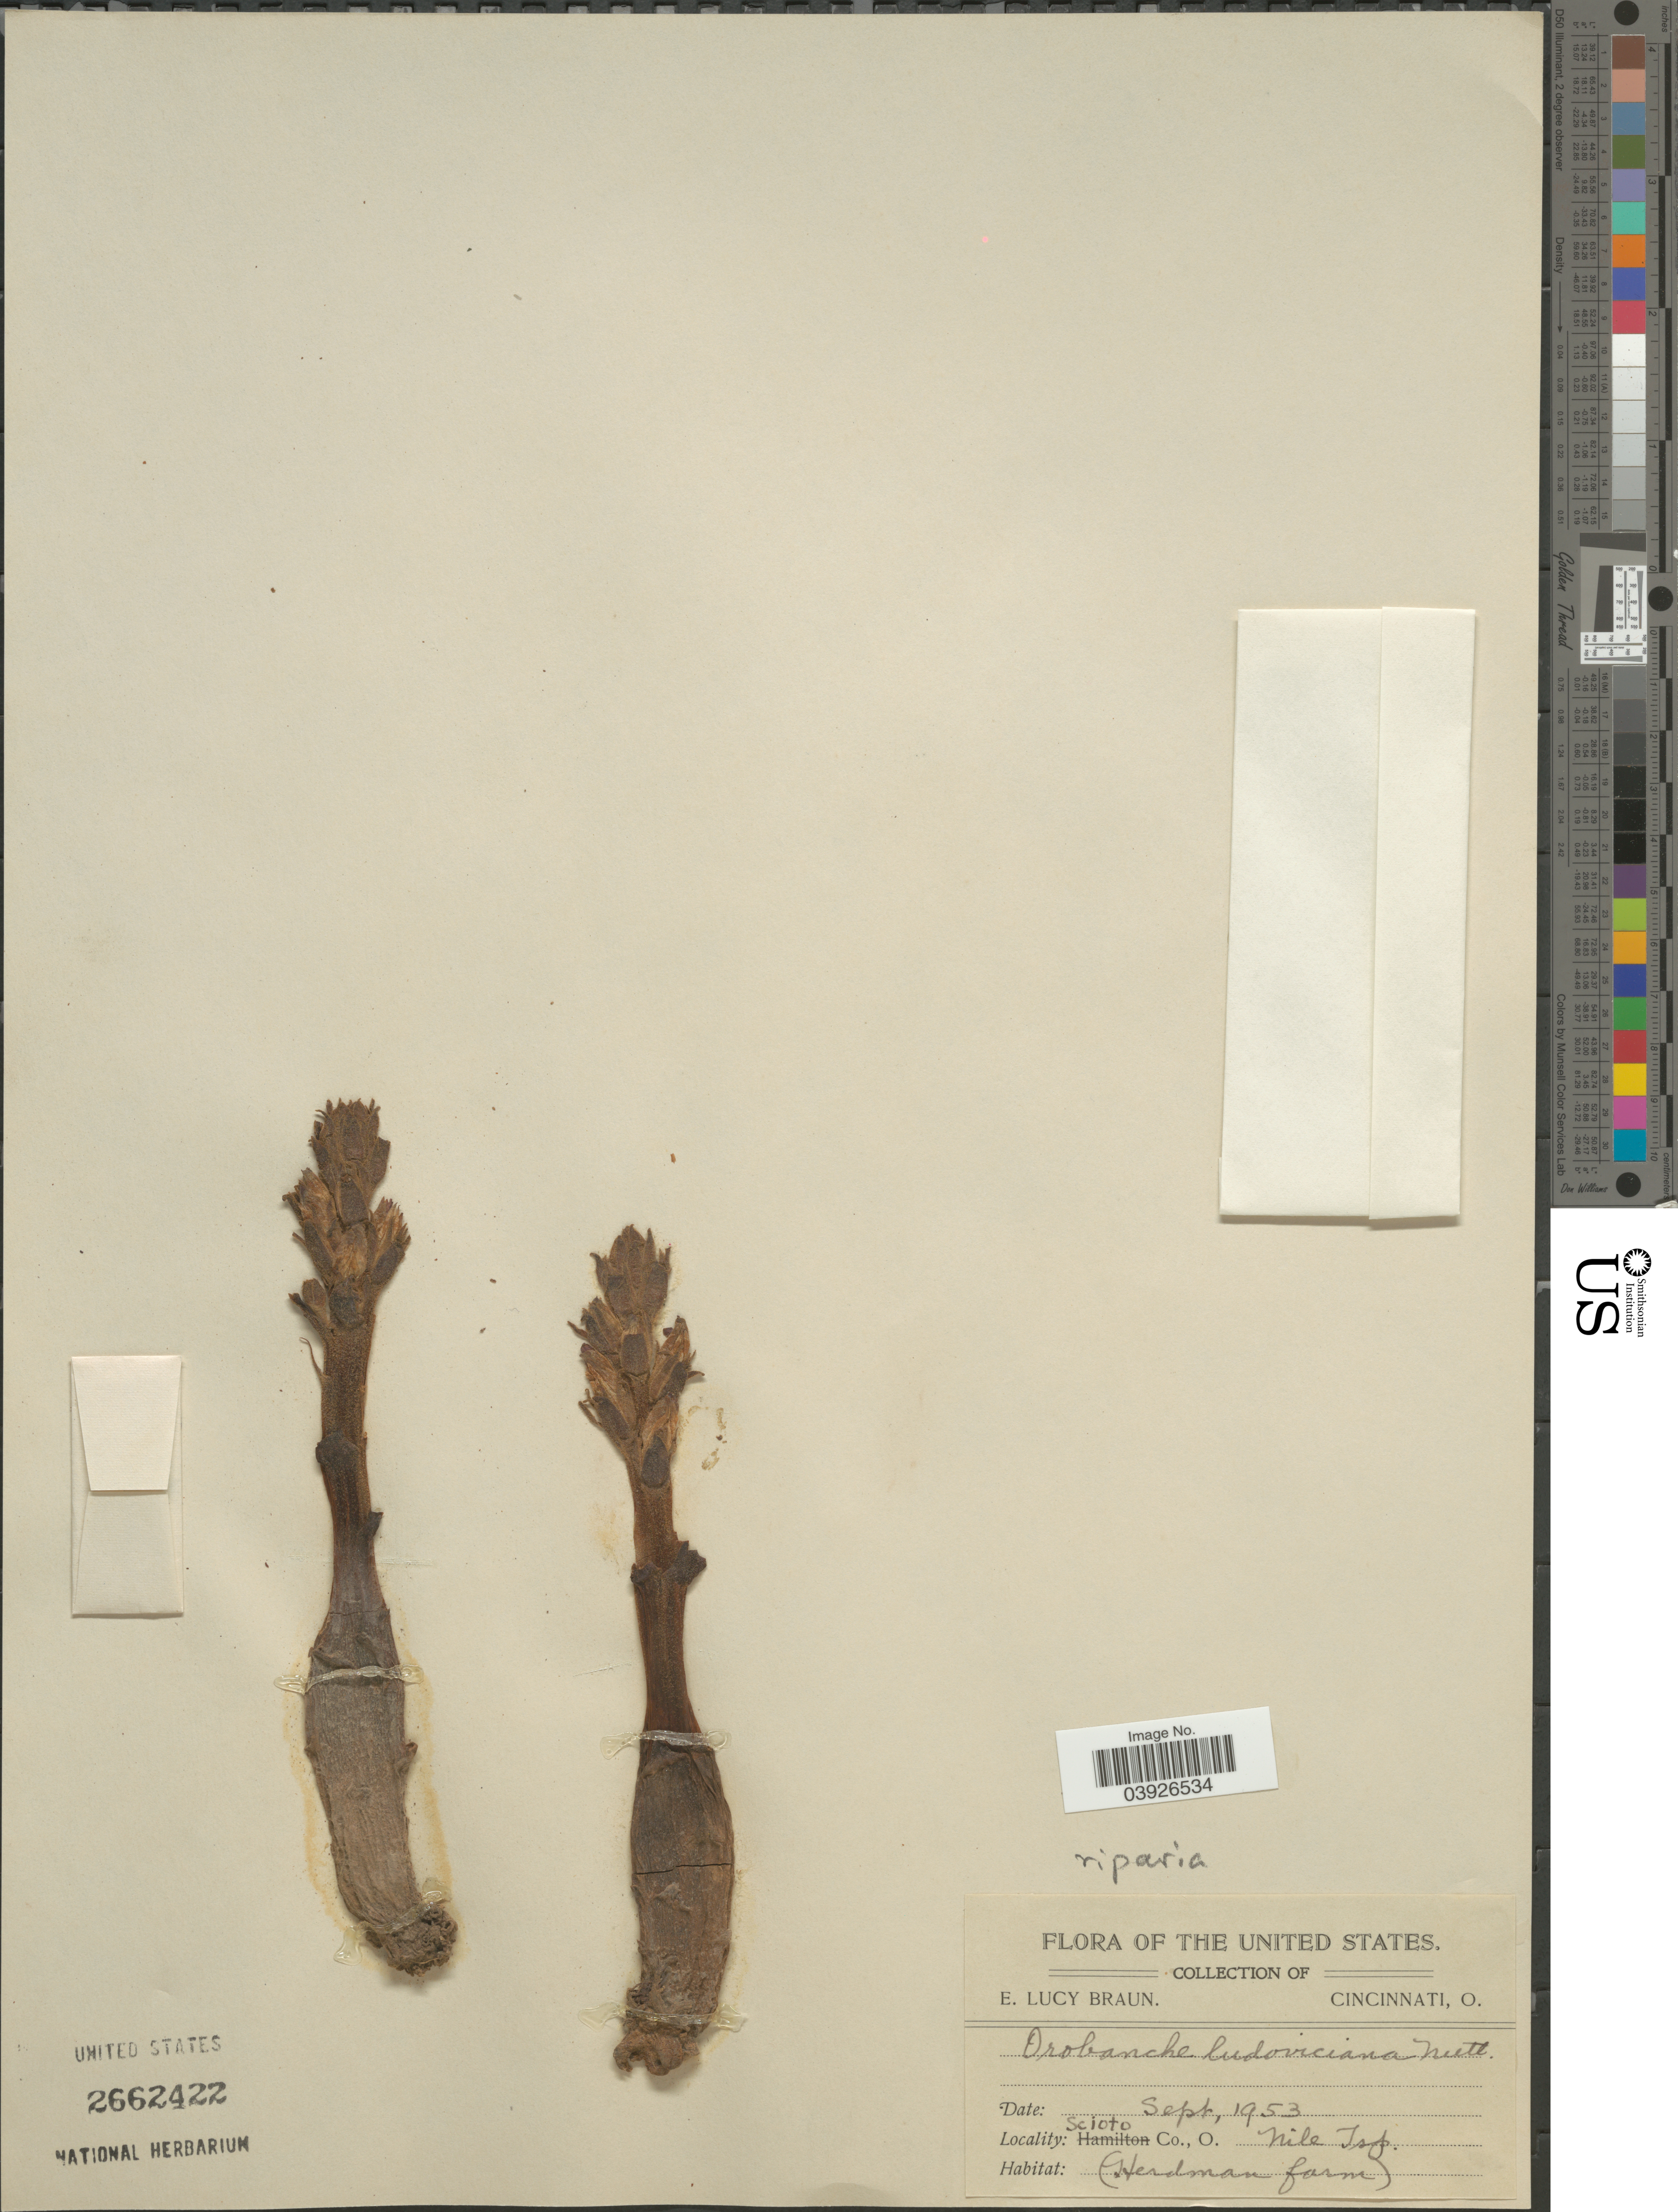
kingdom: Plantae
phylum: Tracheophyta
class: Magnoliopsida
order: Lamiales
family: Orobanchaceae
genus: Orobanche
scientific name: Orobanche riparia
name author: L.T. Collins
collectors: E. L. Braun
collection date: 1953-09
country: United States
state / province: Ohio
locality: Scioto Co., Nile Tsp. (Herdman farm).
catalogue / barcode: US 2662422